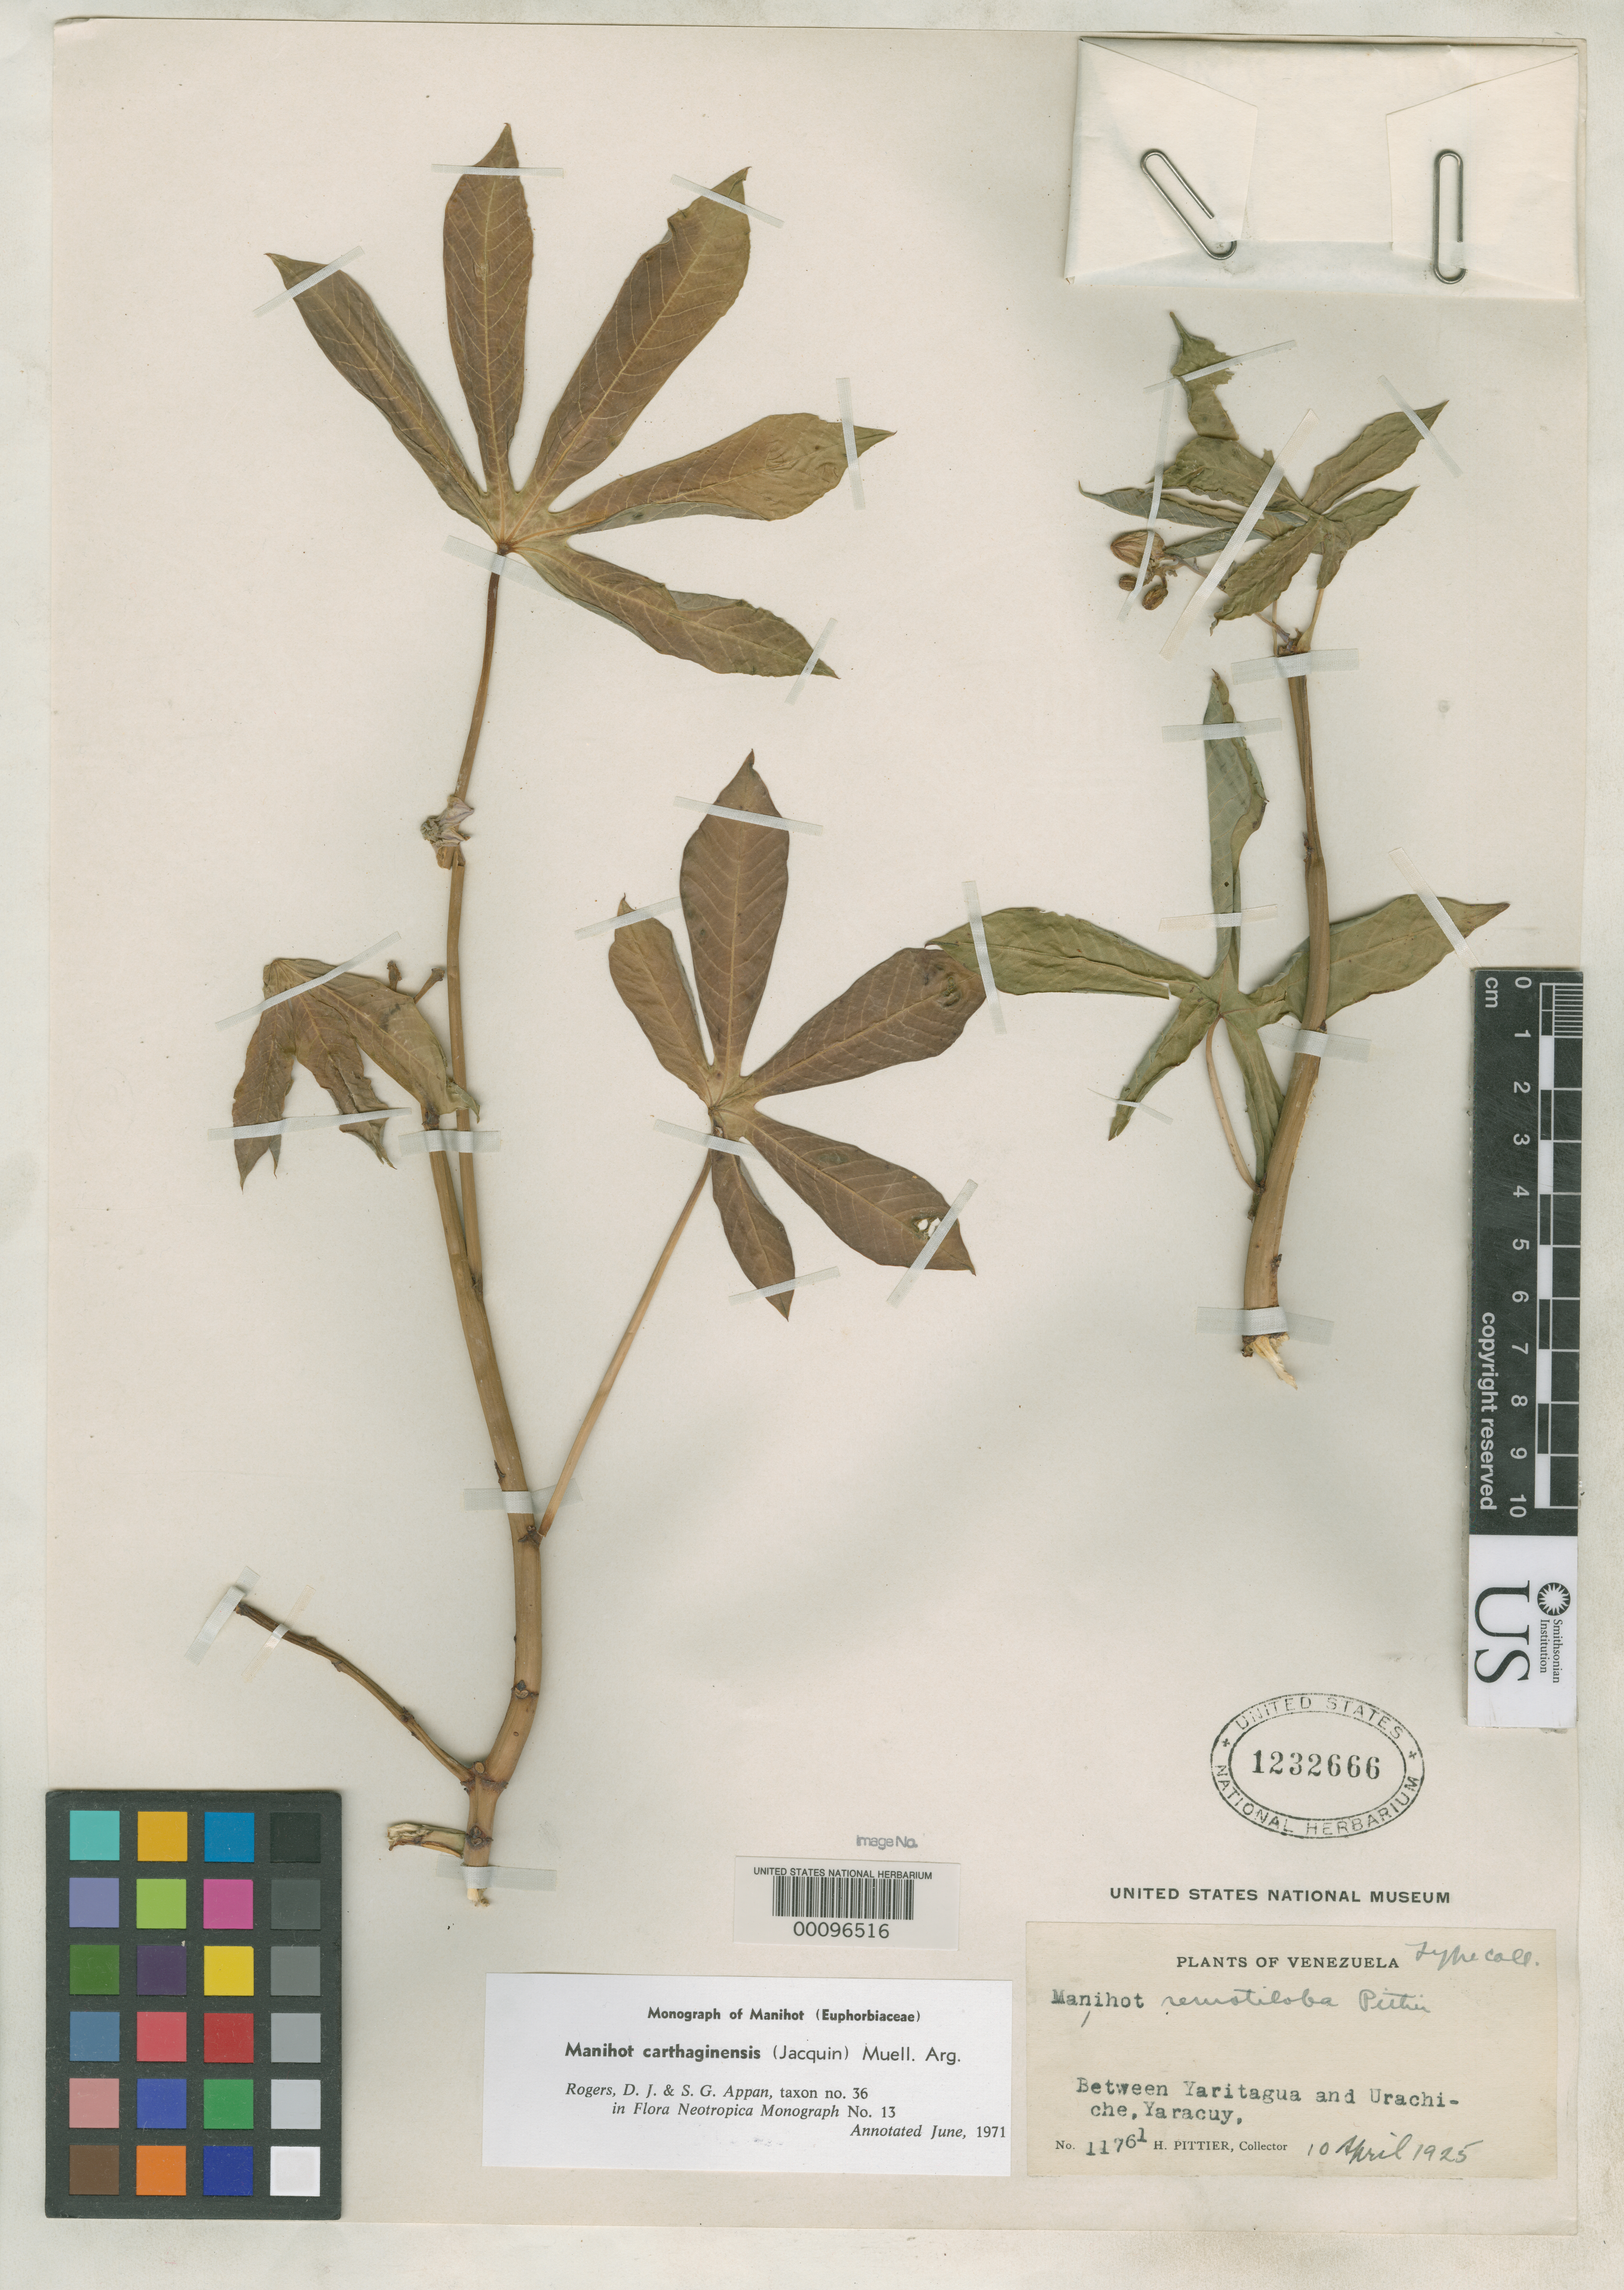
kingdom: Plantae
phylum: Tracheophyta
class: Magnoliopsida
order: Malpighiales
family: Euphorbiaceae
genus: Manihot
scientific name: Manihot remotiloba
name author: Pittier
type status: Type Collection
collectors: H. F. Pittier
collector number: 11761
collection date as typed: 10 Apr 1925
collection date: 1925-04-10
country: Venezuela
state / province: Yaracuy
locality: Between Yaritagua and Urachiche.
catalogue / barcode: US 1232666